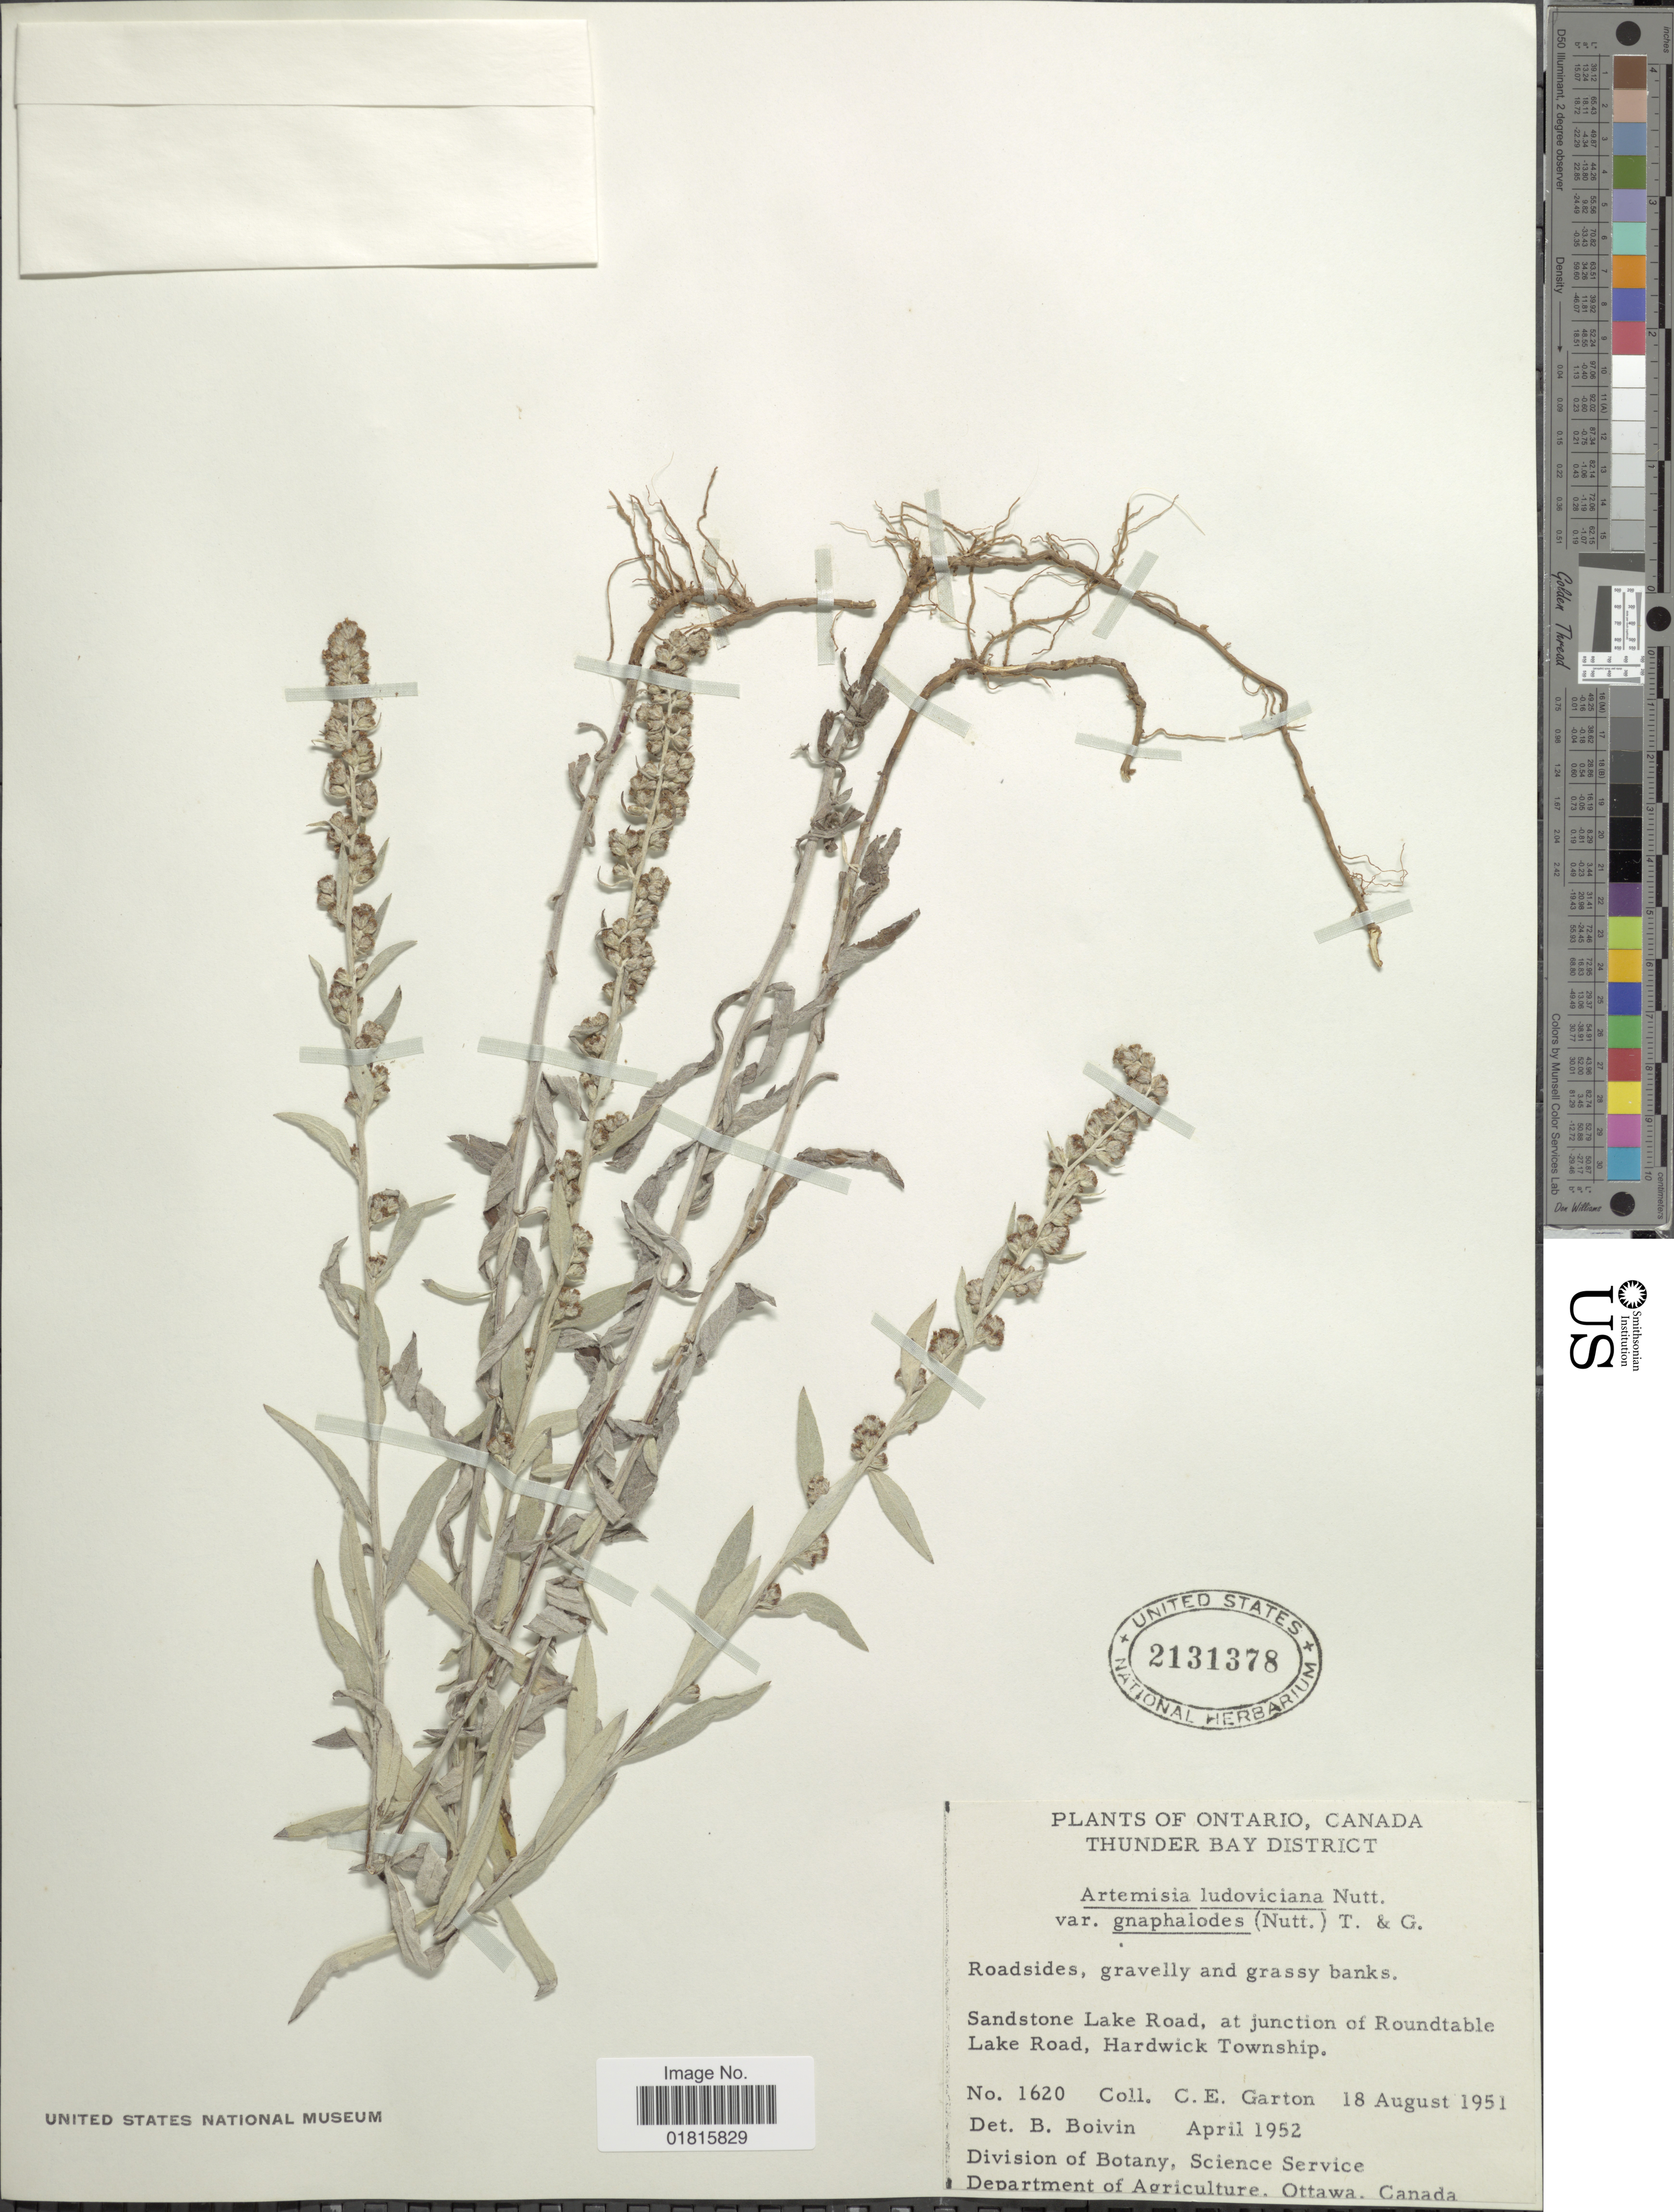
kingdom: Plantae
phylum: Tracheophyta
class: Magnoliopsida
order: Asterales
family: Asteraceae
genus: Artemisia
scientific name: Artemisia gnaphaloides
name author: Nutt.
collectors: C. E. Garton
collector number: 1620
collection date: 1951-08-18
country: Canada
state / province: Ontario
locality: Thunder Bay District, Roadsides, gravelly and grassy banks, Sandstone Lake Road, at junction of Roundtable Lake Road, Hardwick Township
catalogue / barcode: US 2131378